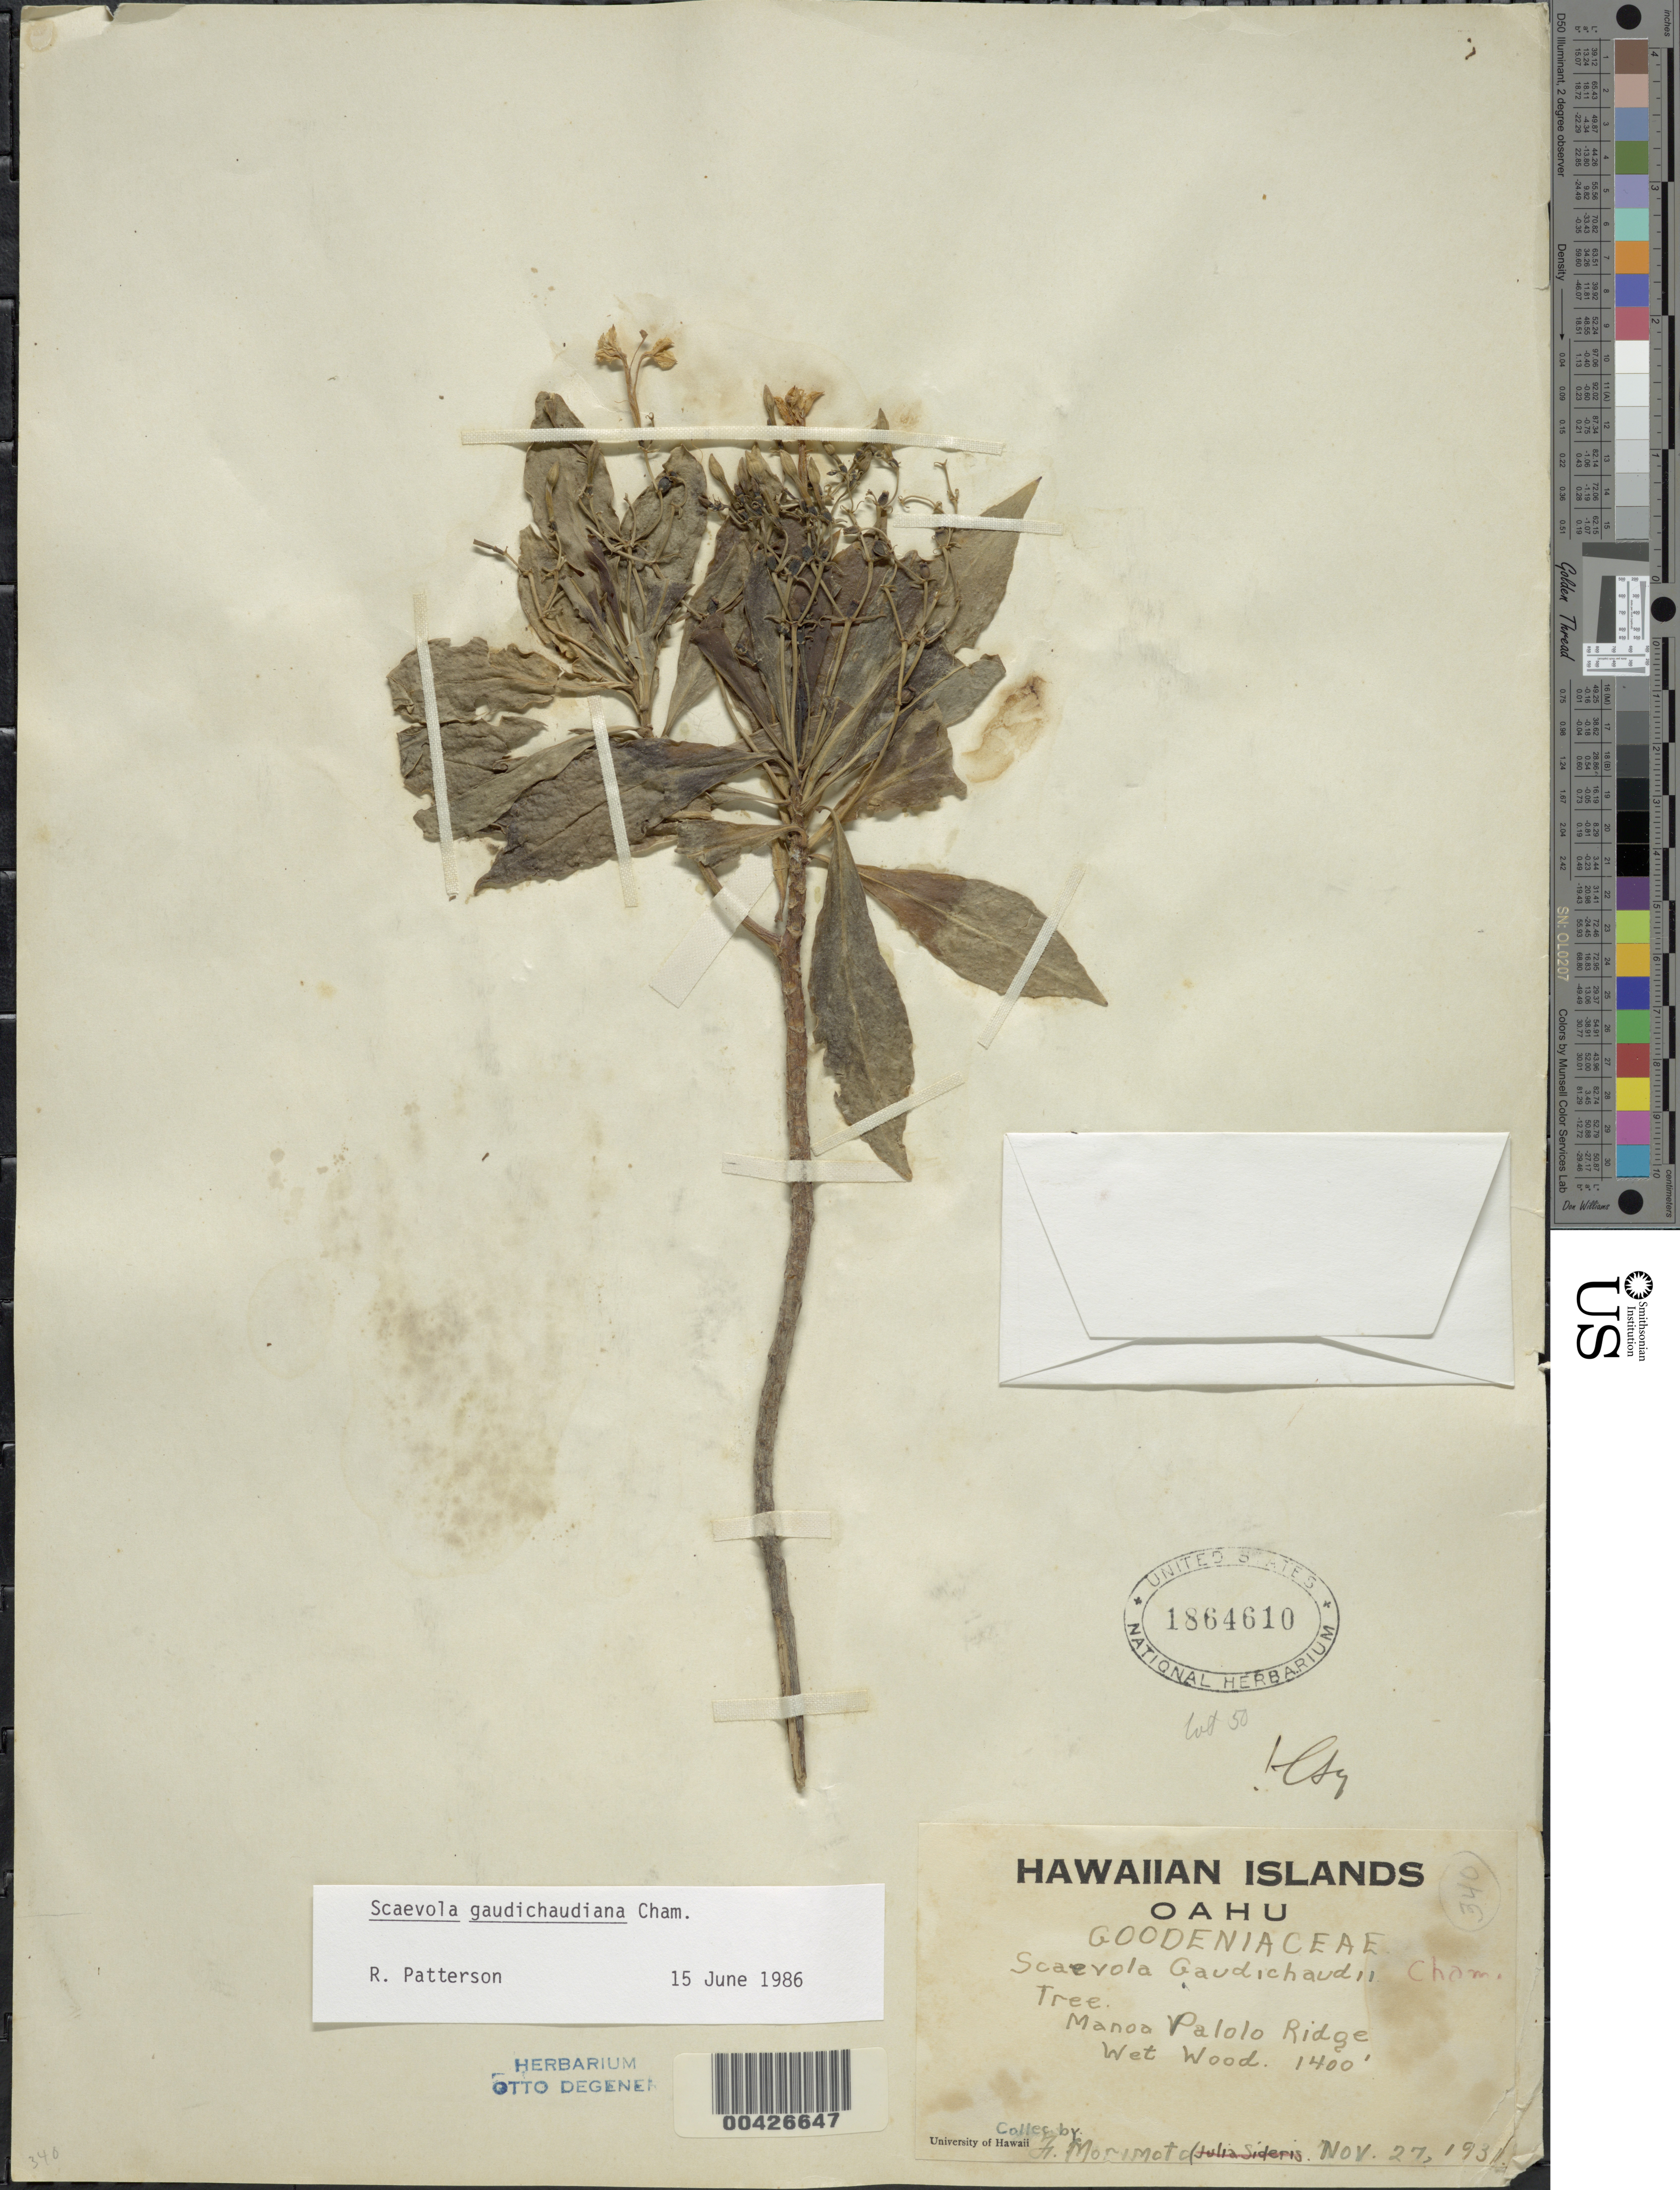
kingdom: Plantae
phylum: Tracheophyta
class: Magnoliopsida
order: Asterales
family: Goodeniaceae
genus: Scaevola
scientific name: Scaevola gaudichaudiana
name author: Cham.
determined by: Patterson, R.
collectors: F. Morimoto & J. Sideris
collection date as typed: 27 Nov 1931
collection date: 1931-11-27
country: United States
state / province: Hawaii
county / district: Honolulu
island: Oahu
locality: Manoa Palolo Ridge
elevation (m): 427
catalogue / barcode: US 1864610